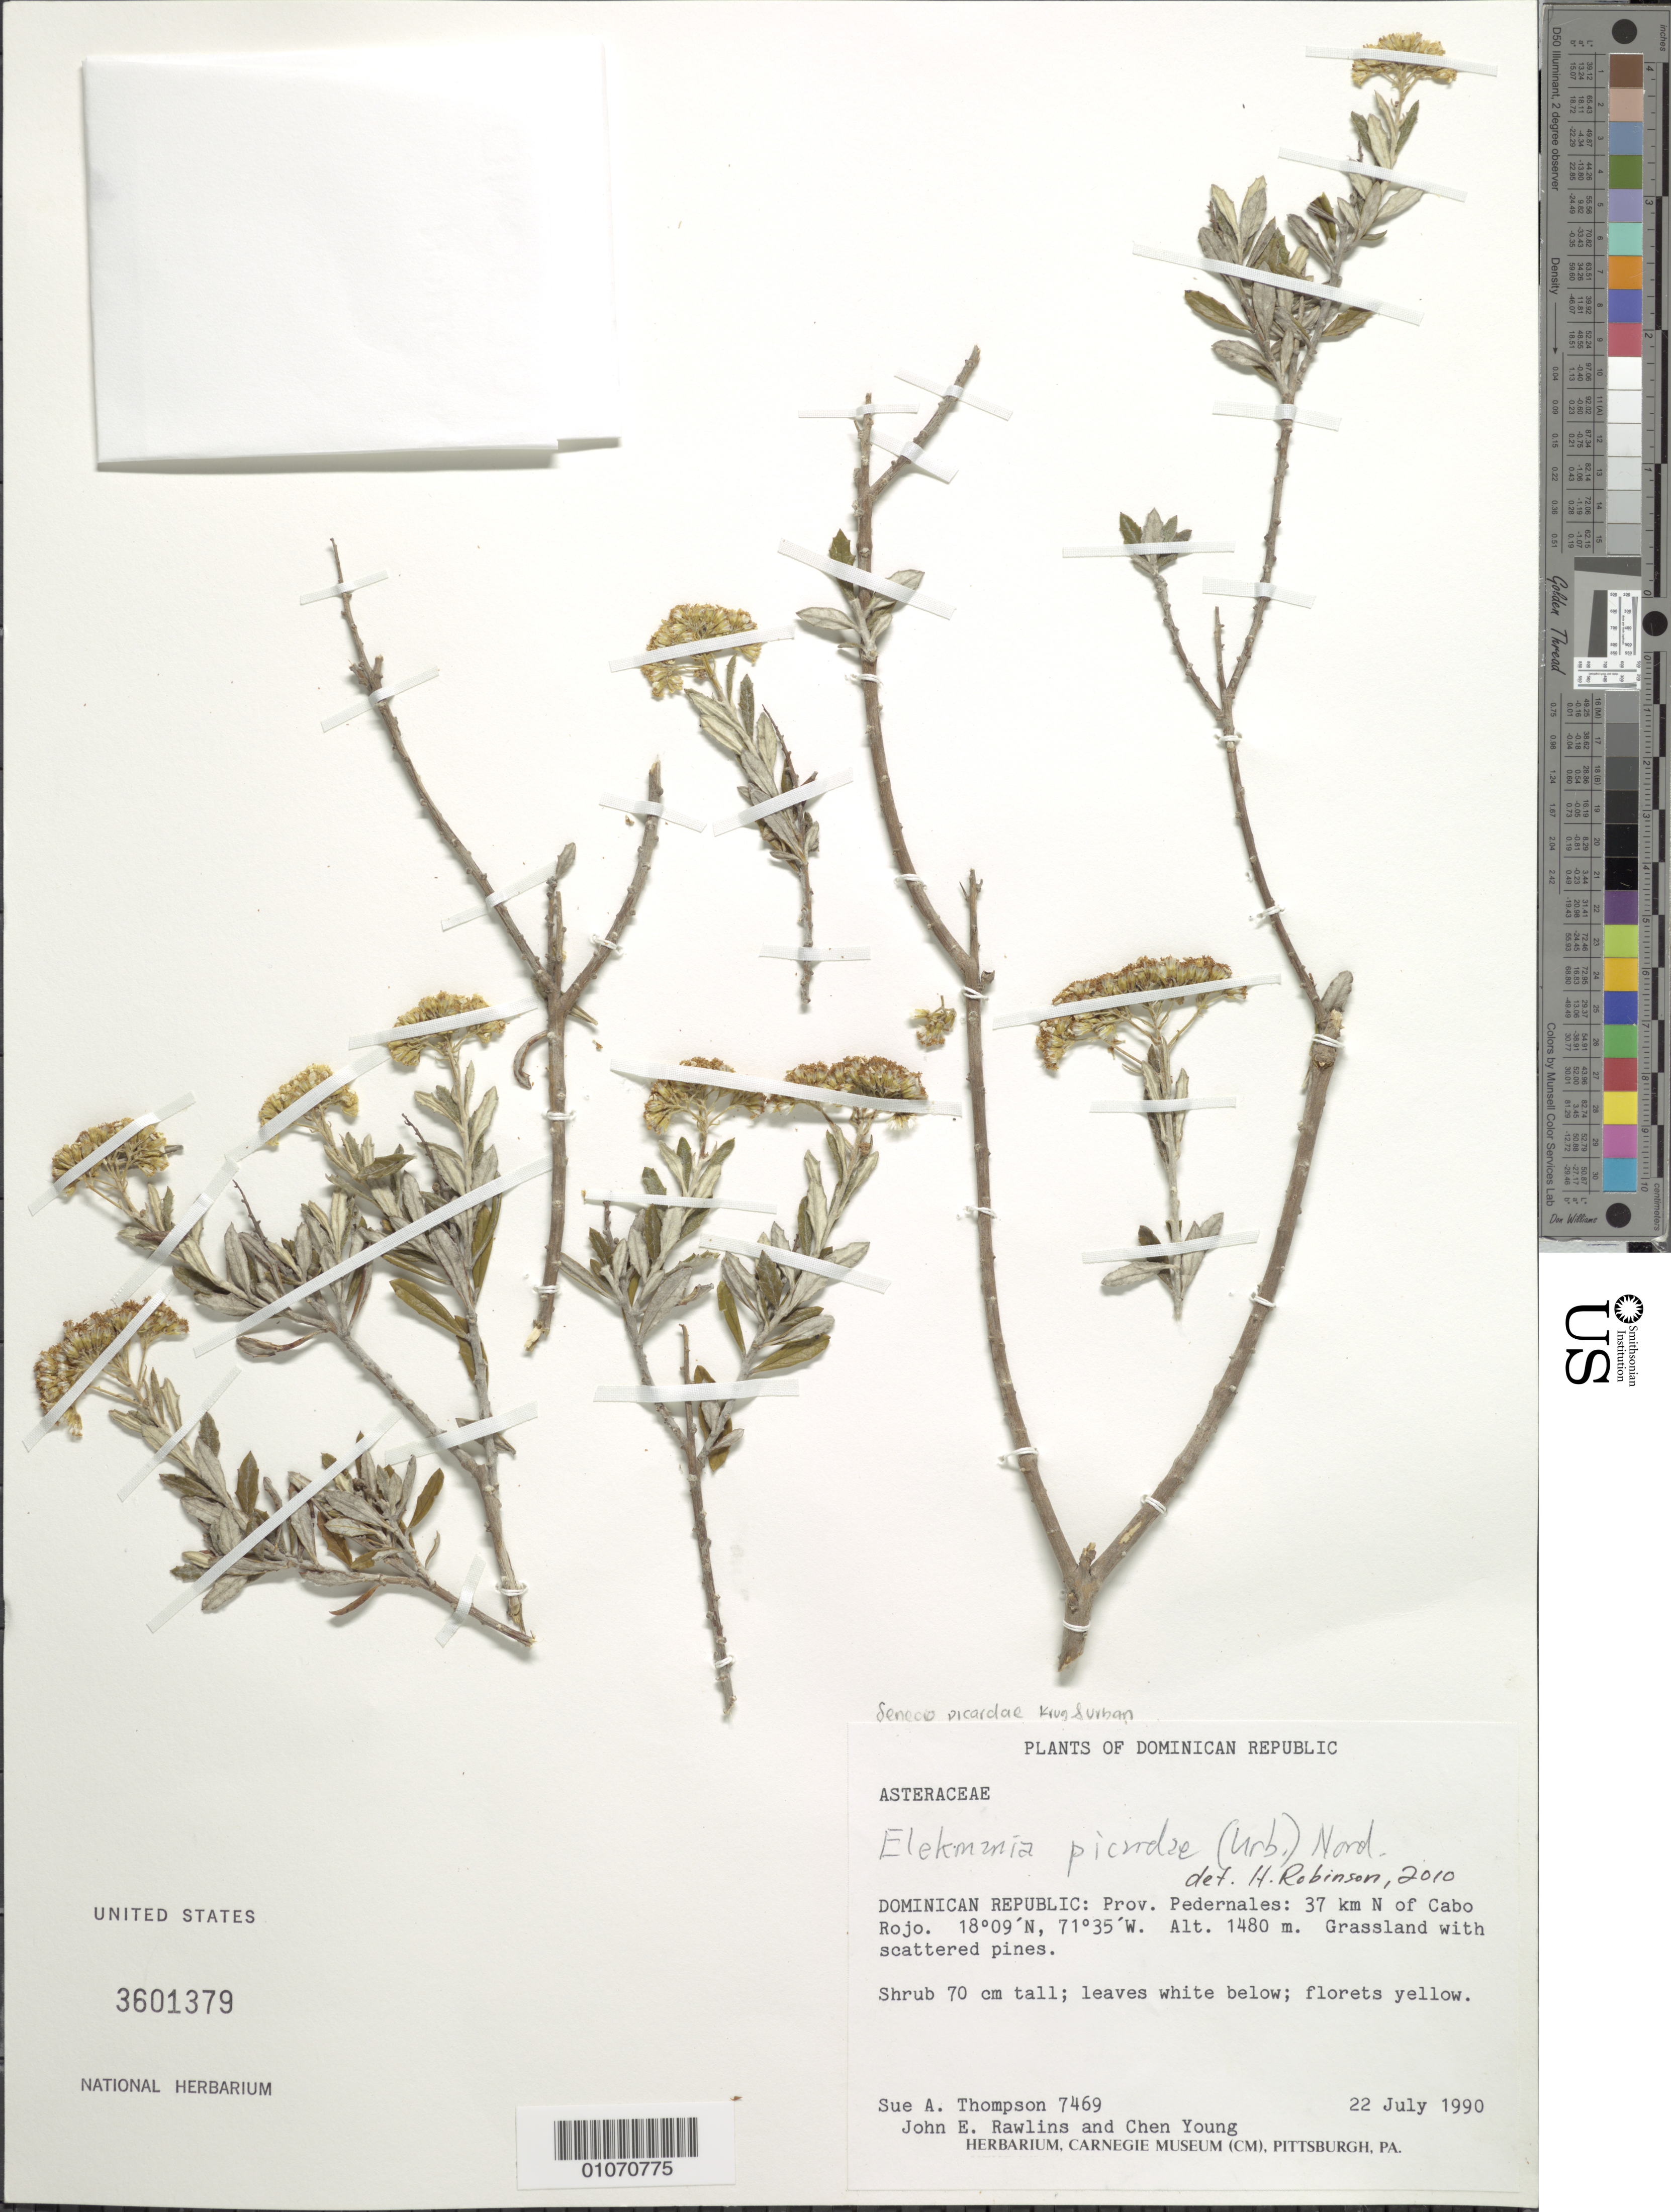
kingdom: Plantae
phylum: Tracheophyta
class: Magnoliopsida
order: Asterales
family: Asteraceae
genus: Senecio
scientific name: Senecio picardae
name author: Krug & Urb.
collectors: S. A. Thompson, J. Rawlins & C. Young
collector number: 7469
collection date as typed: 22 Jul 1990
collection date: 1990-07-22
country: Dominican Republic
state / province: Pedernales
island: Hispaniola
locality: Cabo Rojo, 37 km N of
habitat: Grassland with scattered pines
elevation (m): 1480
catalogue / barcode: US 3601379